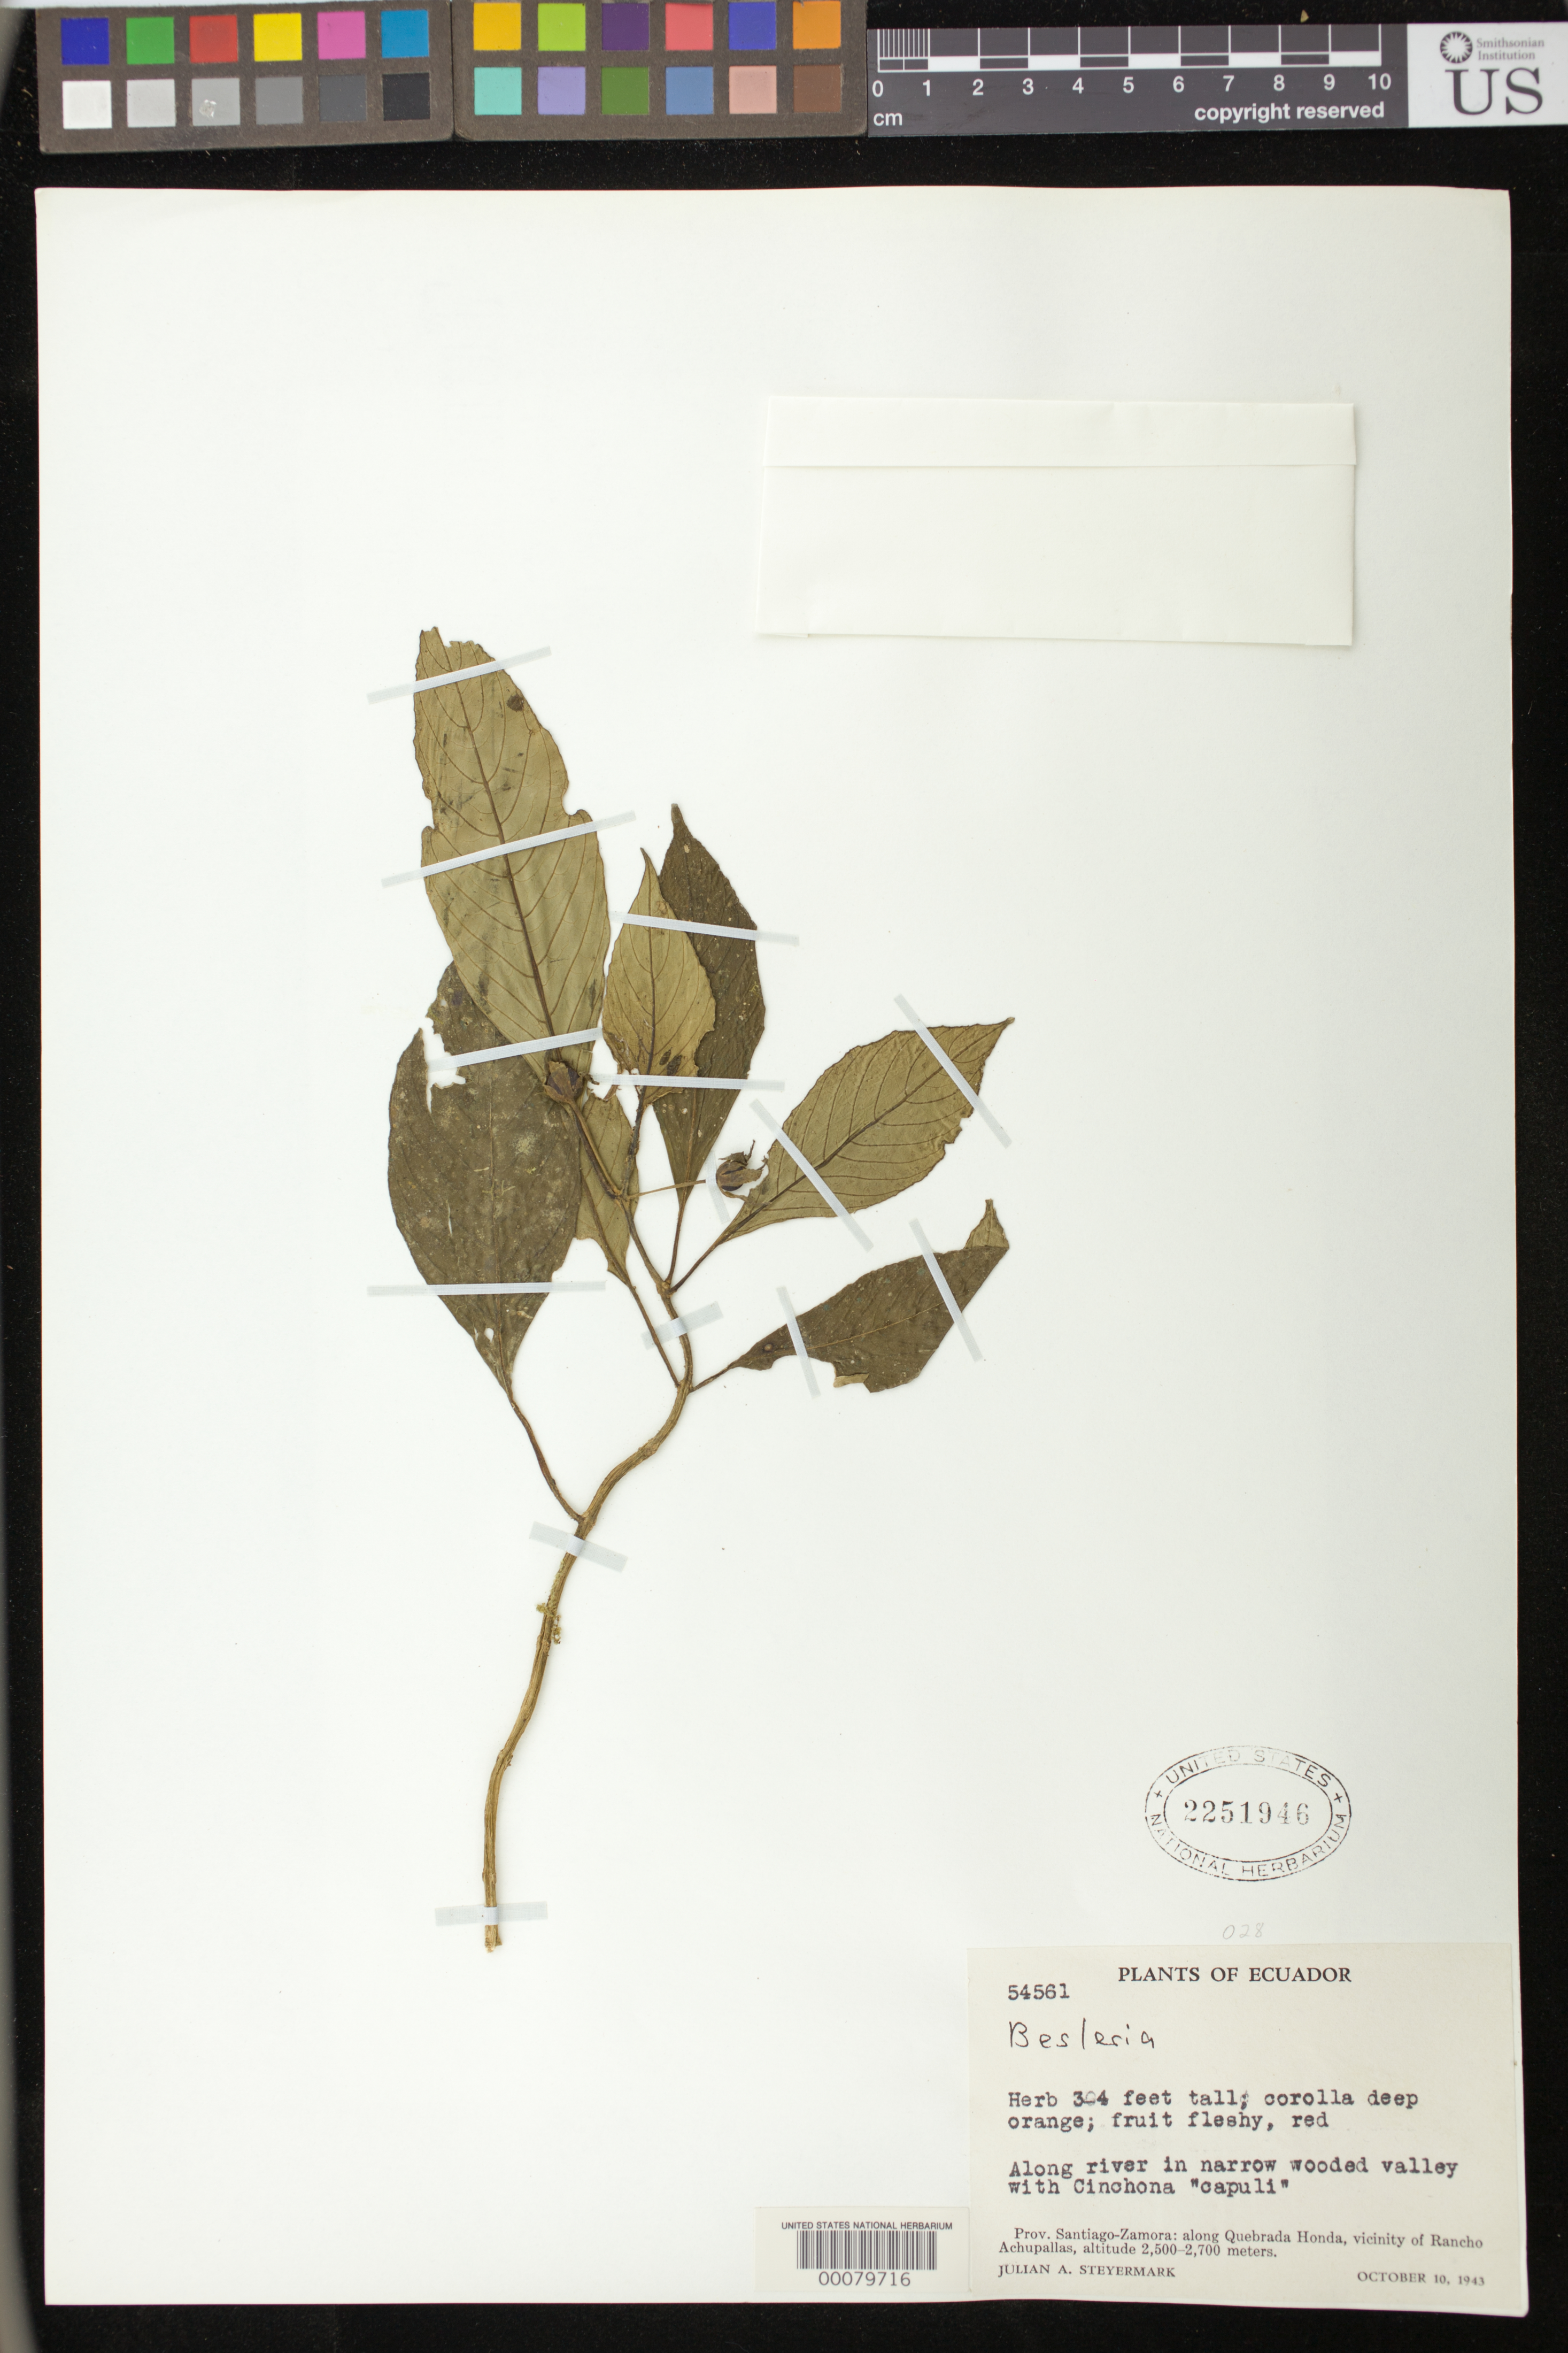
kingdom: Plantae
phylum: Tracheophyta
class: Magnoliopsida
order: Lamiales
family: Gesneriaceae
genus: Besleria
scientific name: Besleria sp.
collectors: J. Steyermark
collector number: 54561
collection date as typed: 10 Oct 1943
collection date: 1943-10-10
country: Ecuador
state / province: Morona-Santiago / Zamora-Chinchipe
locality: along Quebrada Honda, vicinity of Rancho Achupallas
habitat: Along river in narrow wooded valley with cinchona "capuli"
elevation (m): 2500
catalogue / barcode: US 2251946